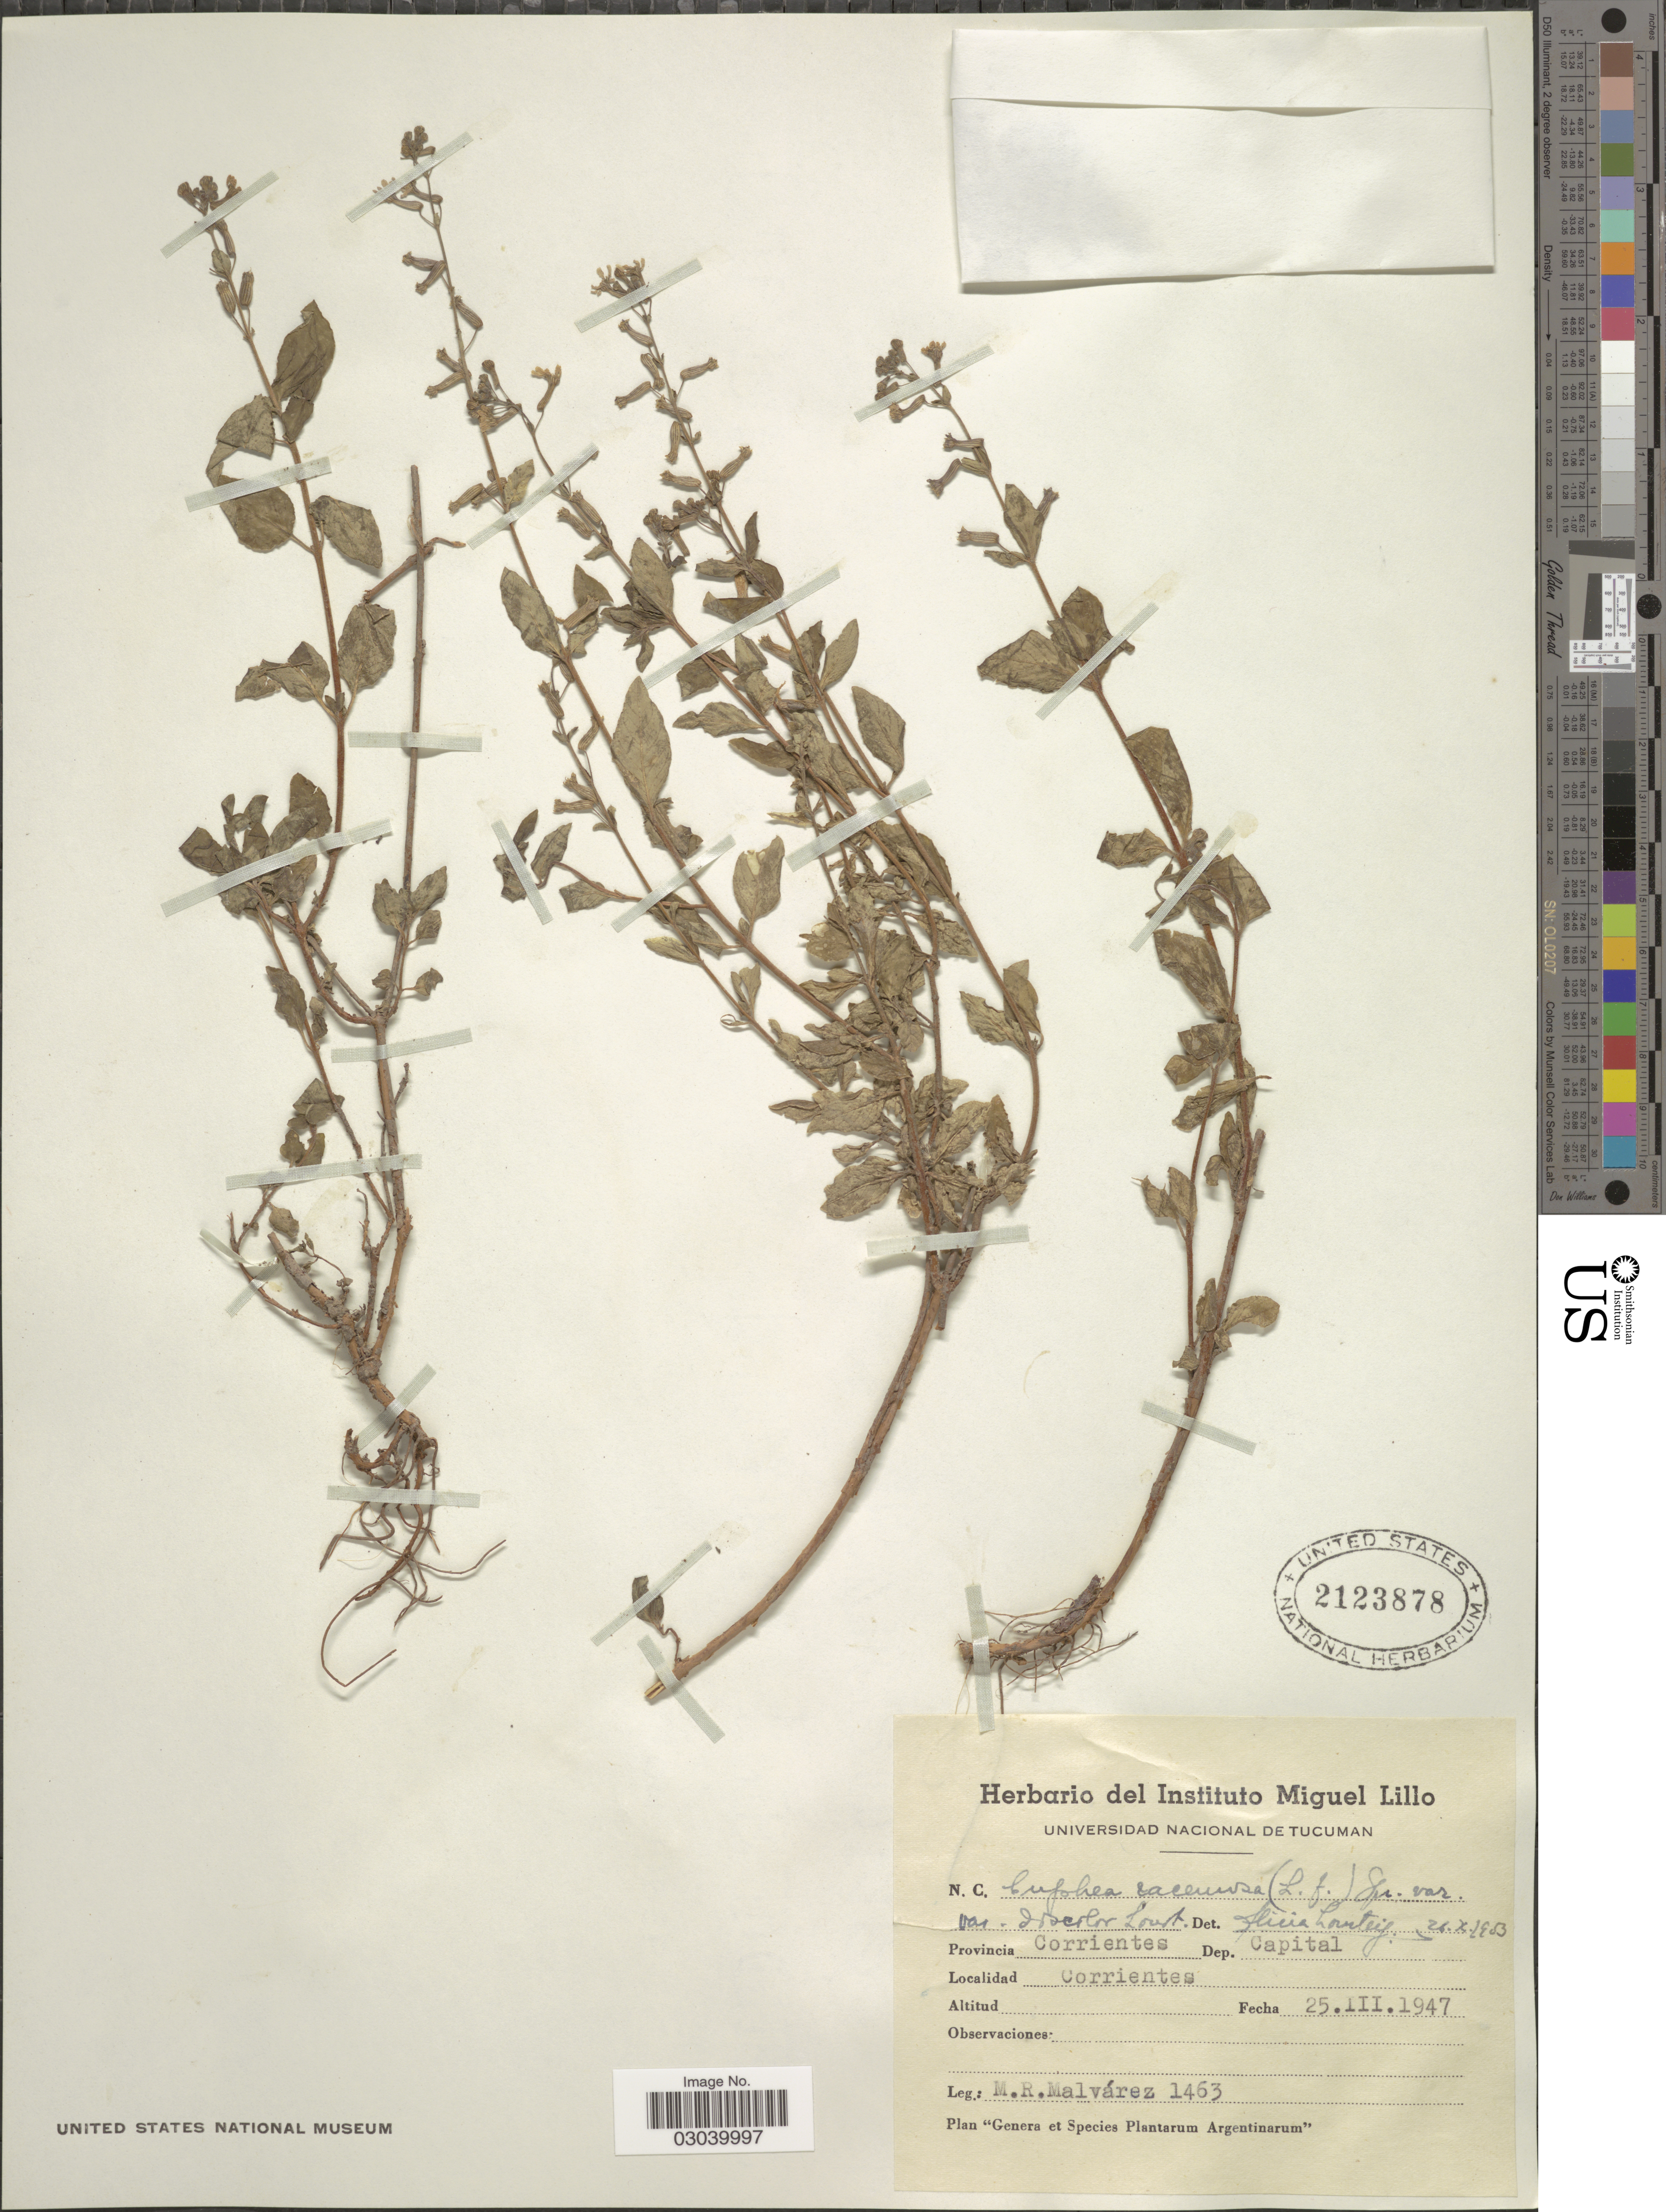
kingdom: Plantae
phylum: Tracheophyta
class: Magnoliopsida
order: Myrtales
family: Lythraceae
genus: Cuphea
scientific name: Cuphea racemosa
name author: (L. f.) Spreng.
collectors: M. Malvárez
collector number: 1463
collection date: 1947-03-25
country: Argentina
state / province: Corrientes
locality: Dep. Capital, Corrientes.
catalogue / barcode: US 2123878